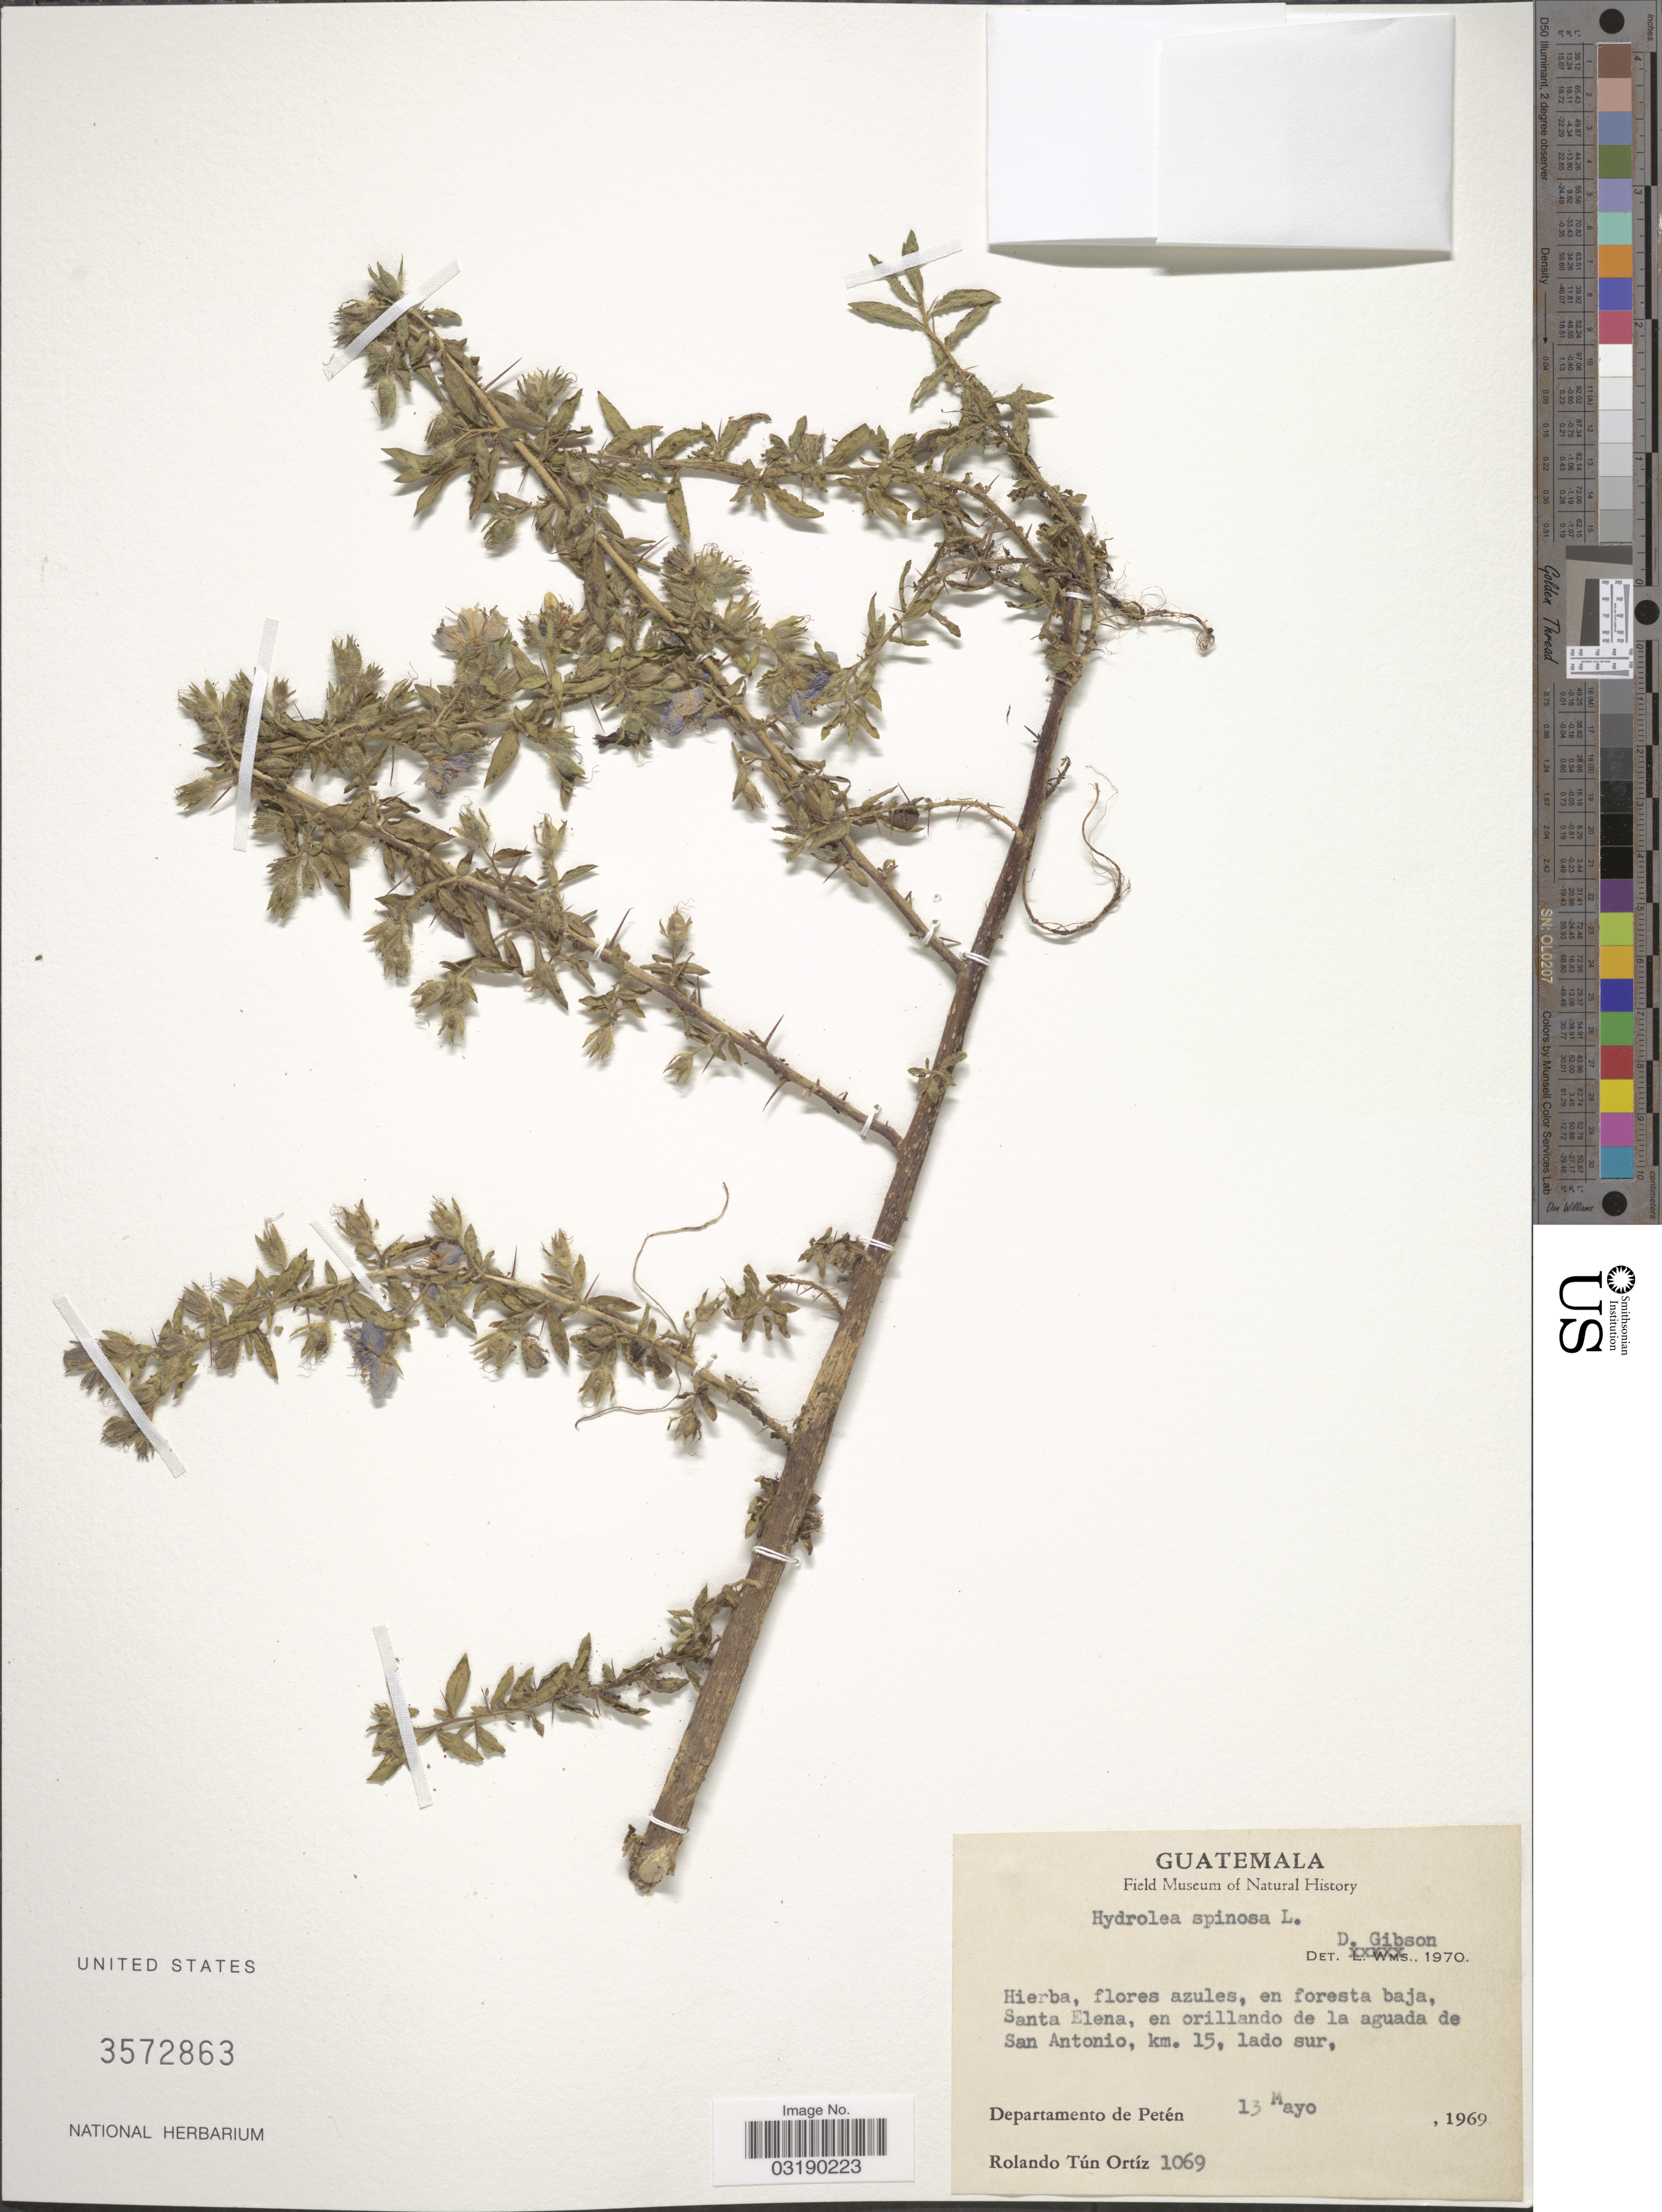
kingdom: Plantae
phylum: Tracheophyta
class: Magnoliopsida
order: Solanales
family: Hydroleaceae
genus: Hydrolea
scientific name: Hydrolea spinosa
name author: L.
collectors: R. Tún Ortíz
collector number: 1069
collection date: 1969-05-13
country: Guatemala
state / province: El Petén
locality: En foresta baja, Santa Elena, en orillando de la aguada de San Antonio, km. 15, lado sur, Departamento de Petén.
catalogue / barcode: US 357863